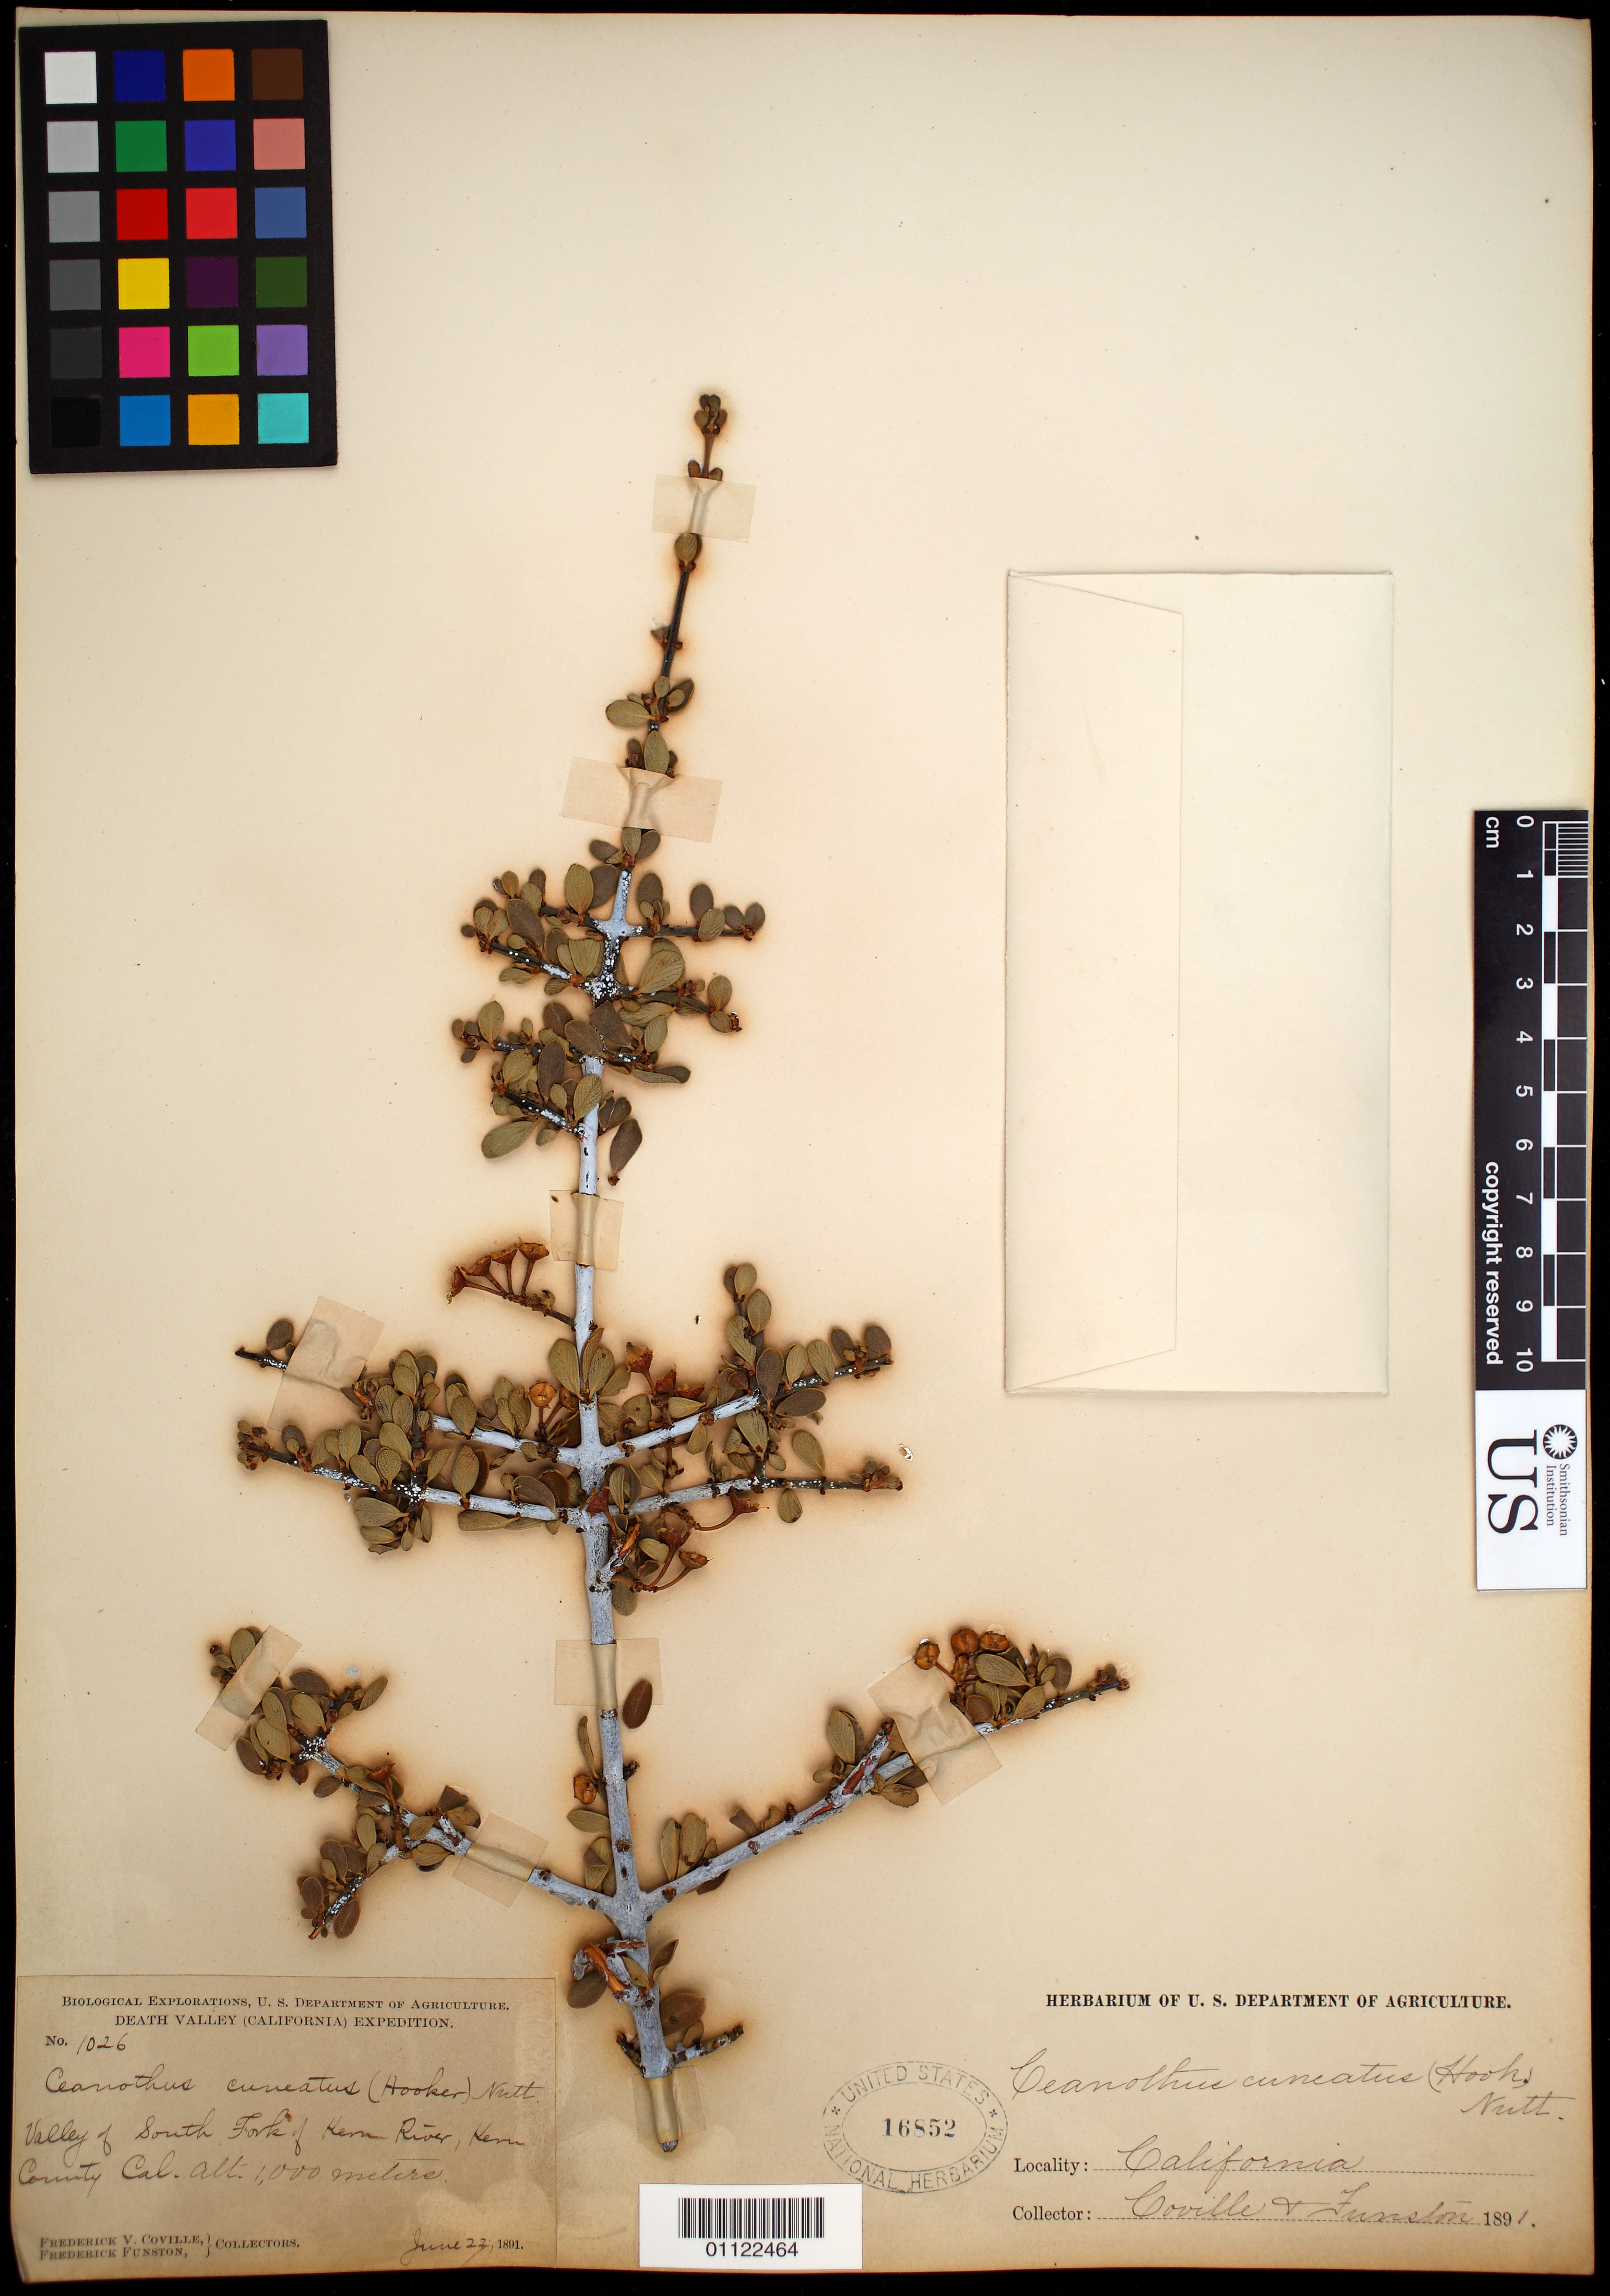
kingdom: Plantae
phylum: Tracheophyta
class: Magnoliopsida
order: Rosales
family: Rhamnaceae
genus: Ceanothus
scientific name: Ceanothus cuneatus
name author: (Hook.) Nutt.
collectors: F. V. Coville & F. Funston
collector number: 1026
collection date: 1891-06-22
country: United States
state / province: California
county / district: Kern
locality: Valley of South Fork of Kern River.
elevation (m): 1000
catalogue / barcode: US 16852